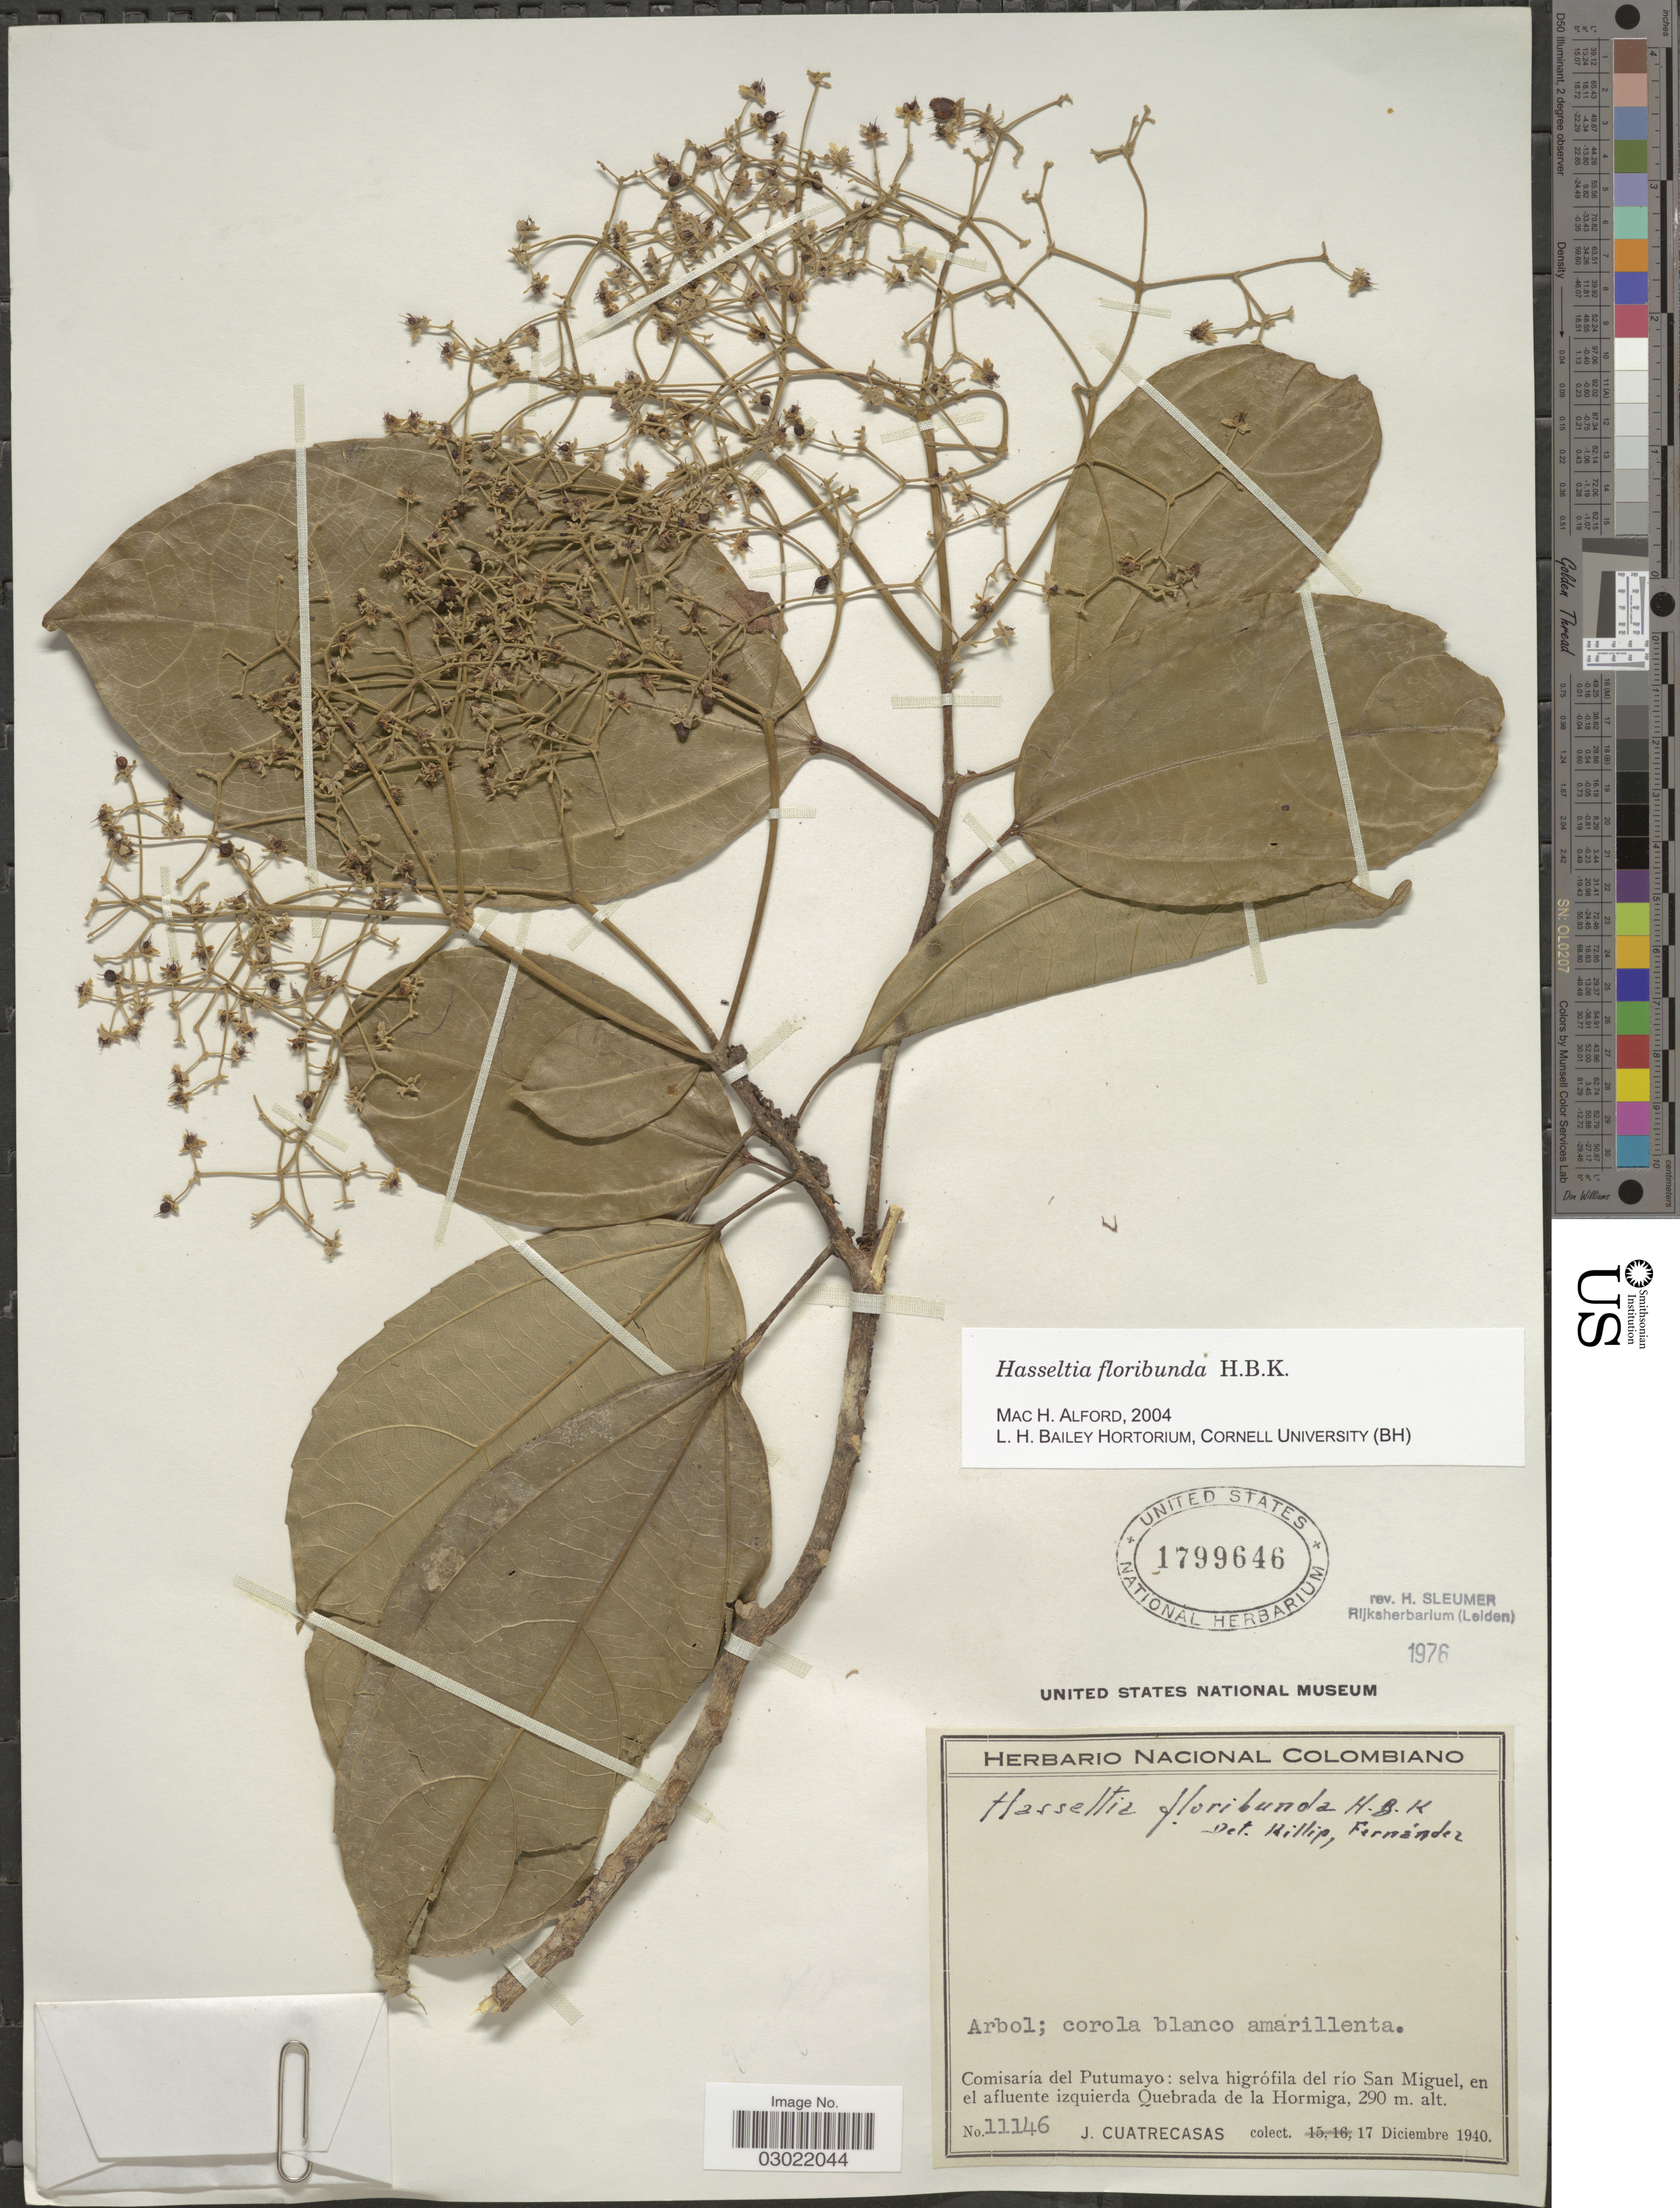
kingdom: Plantae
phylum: Tracheophyta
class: Magnoliopsida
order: Malpighiales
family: Salicaceae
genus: Hasseltia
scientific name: Hasseltia floribunda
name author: Kunth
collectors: J. Cuatrecasas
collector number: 11146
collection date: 1940-12-17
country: Colombia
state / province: Putumayo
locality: Comisaría del Putumayo: selva higrófila del río San Miguel, en el afluente izquierda Quebrada de la Hormiga.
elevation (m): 290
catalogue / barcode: US 1799646